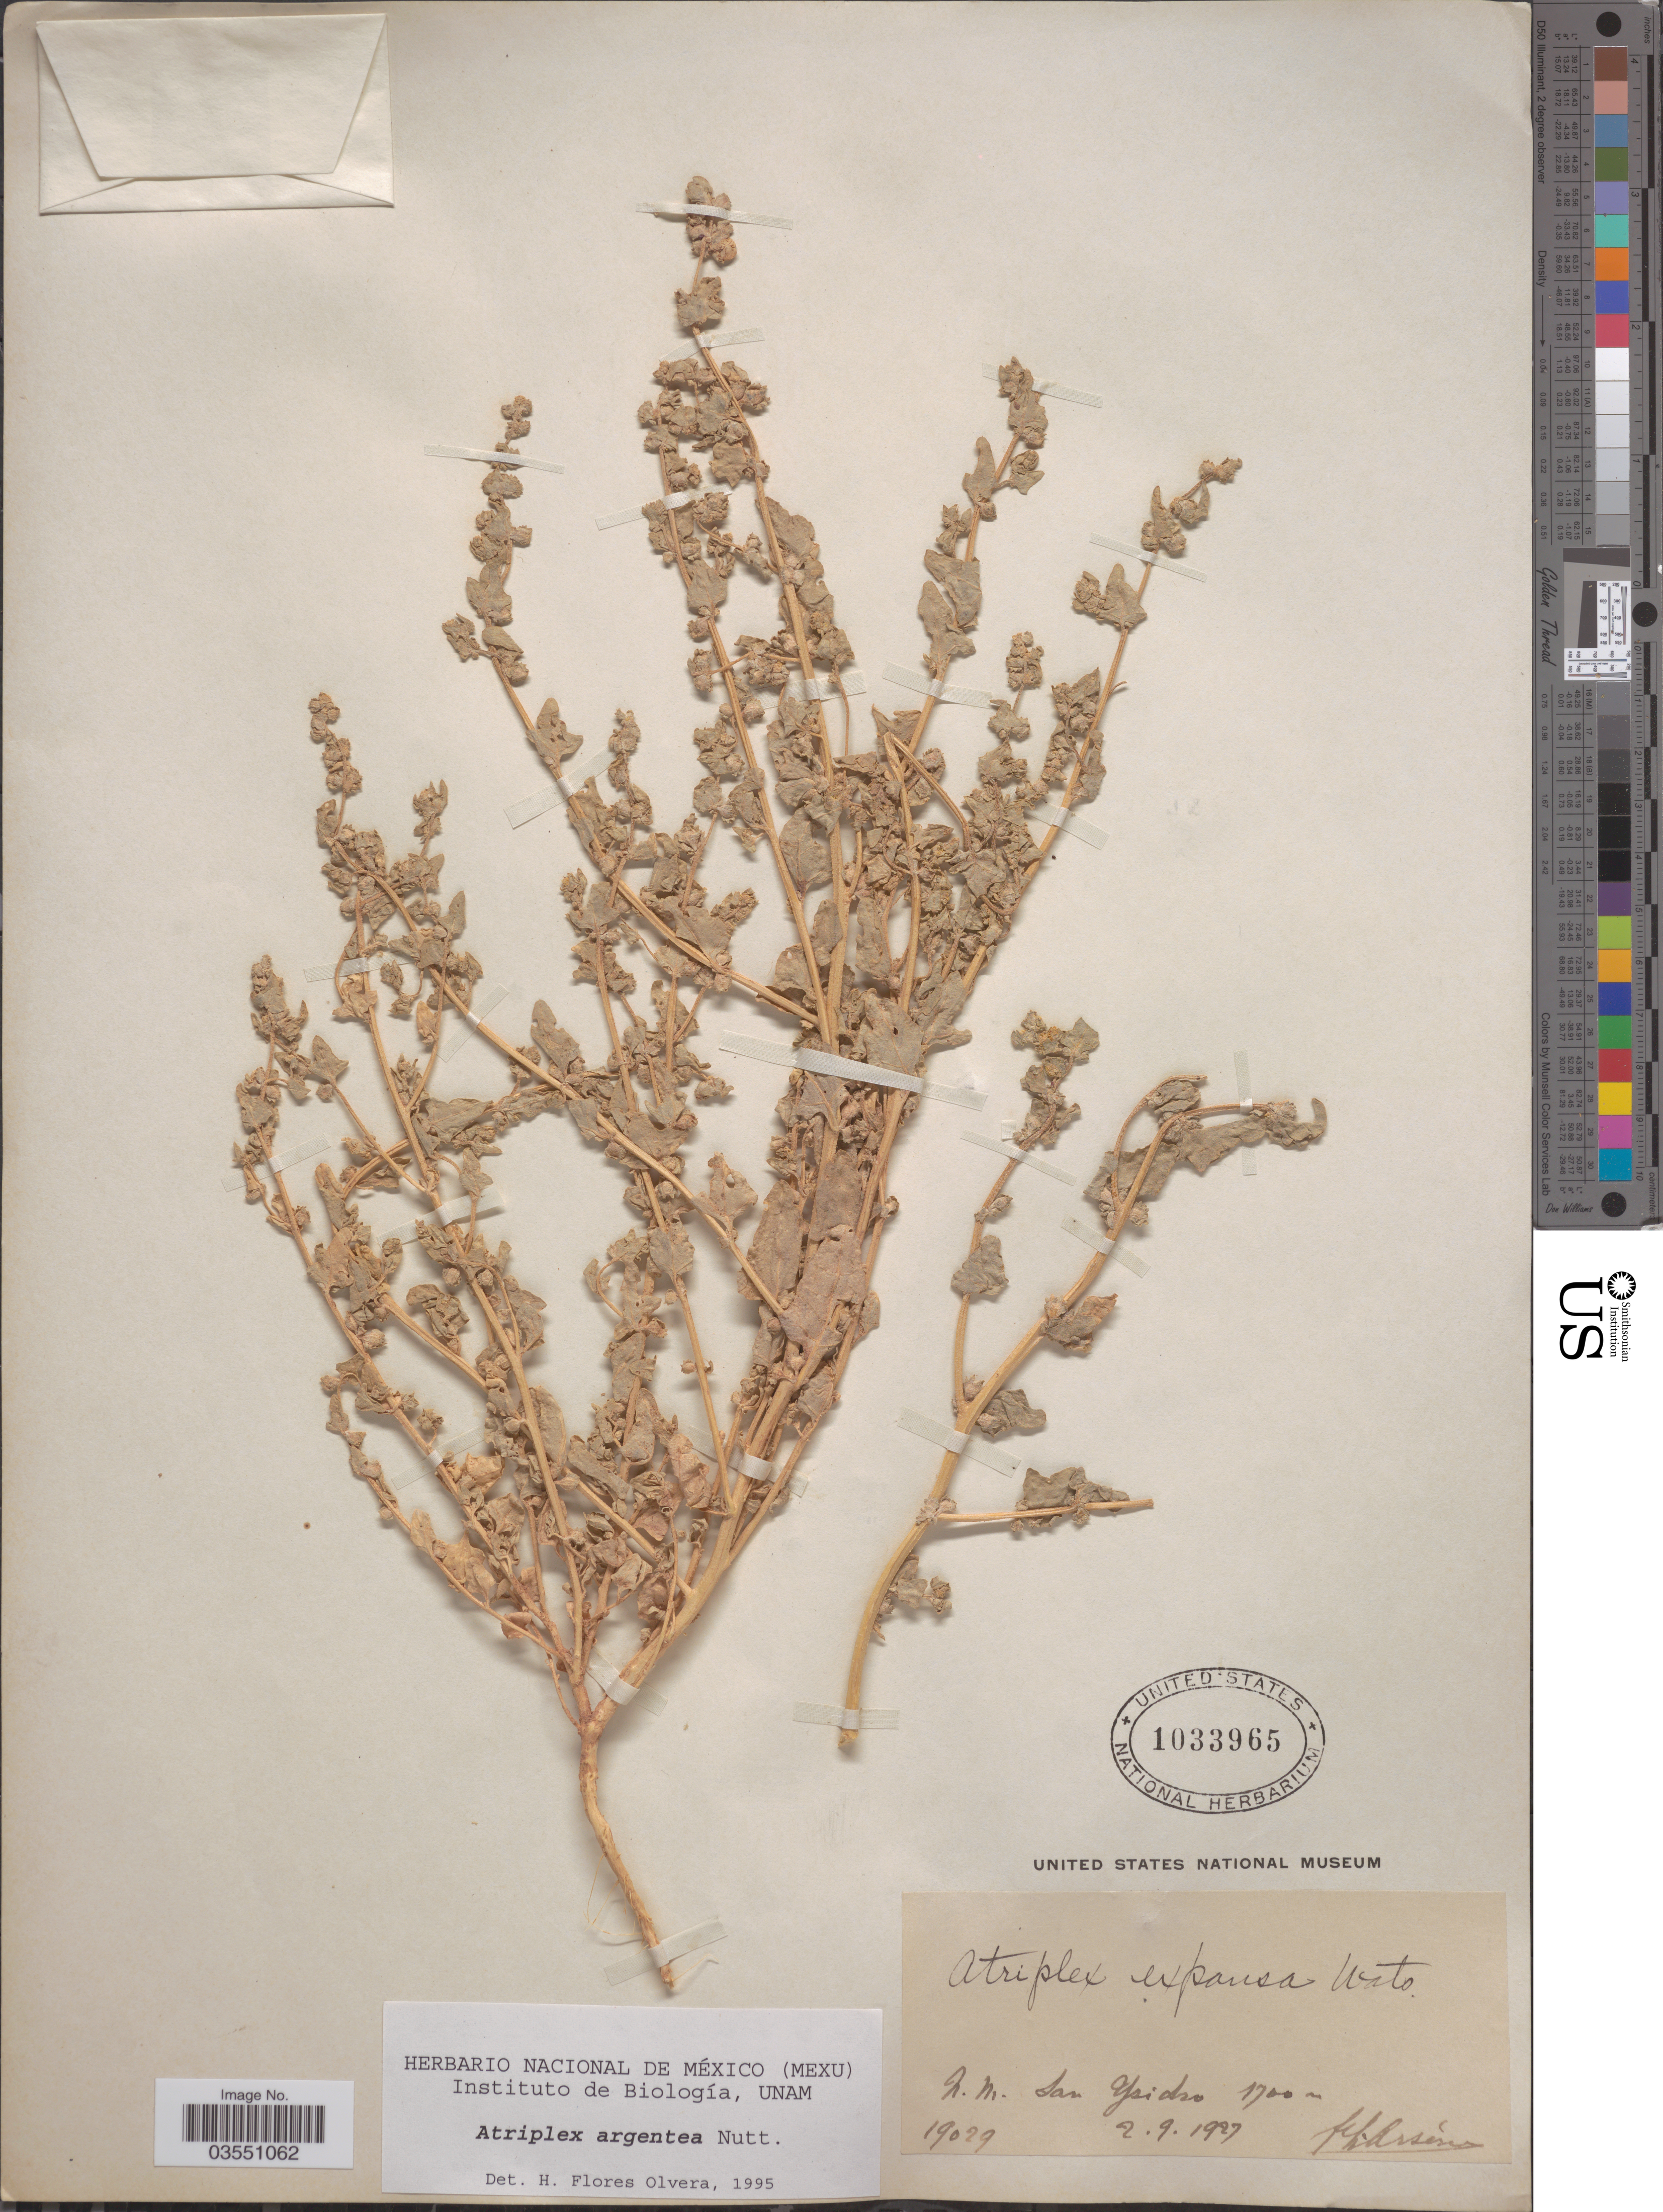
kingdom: Plantae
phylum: Tracheophyta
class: Magnoliopsida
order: Caryophyllales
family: Amaranthaceae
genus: Atriplex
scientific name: Atriplex argentea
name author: Nutt.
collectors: F. Arsène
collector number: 19029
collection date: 1927-02-09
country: United States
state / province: New Mexico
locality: San Ysidro.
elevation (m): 1700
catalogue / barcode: US 1033965